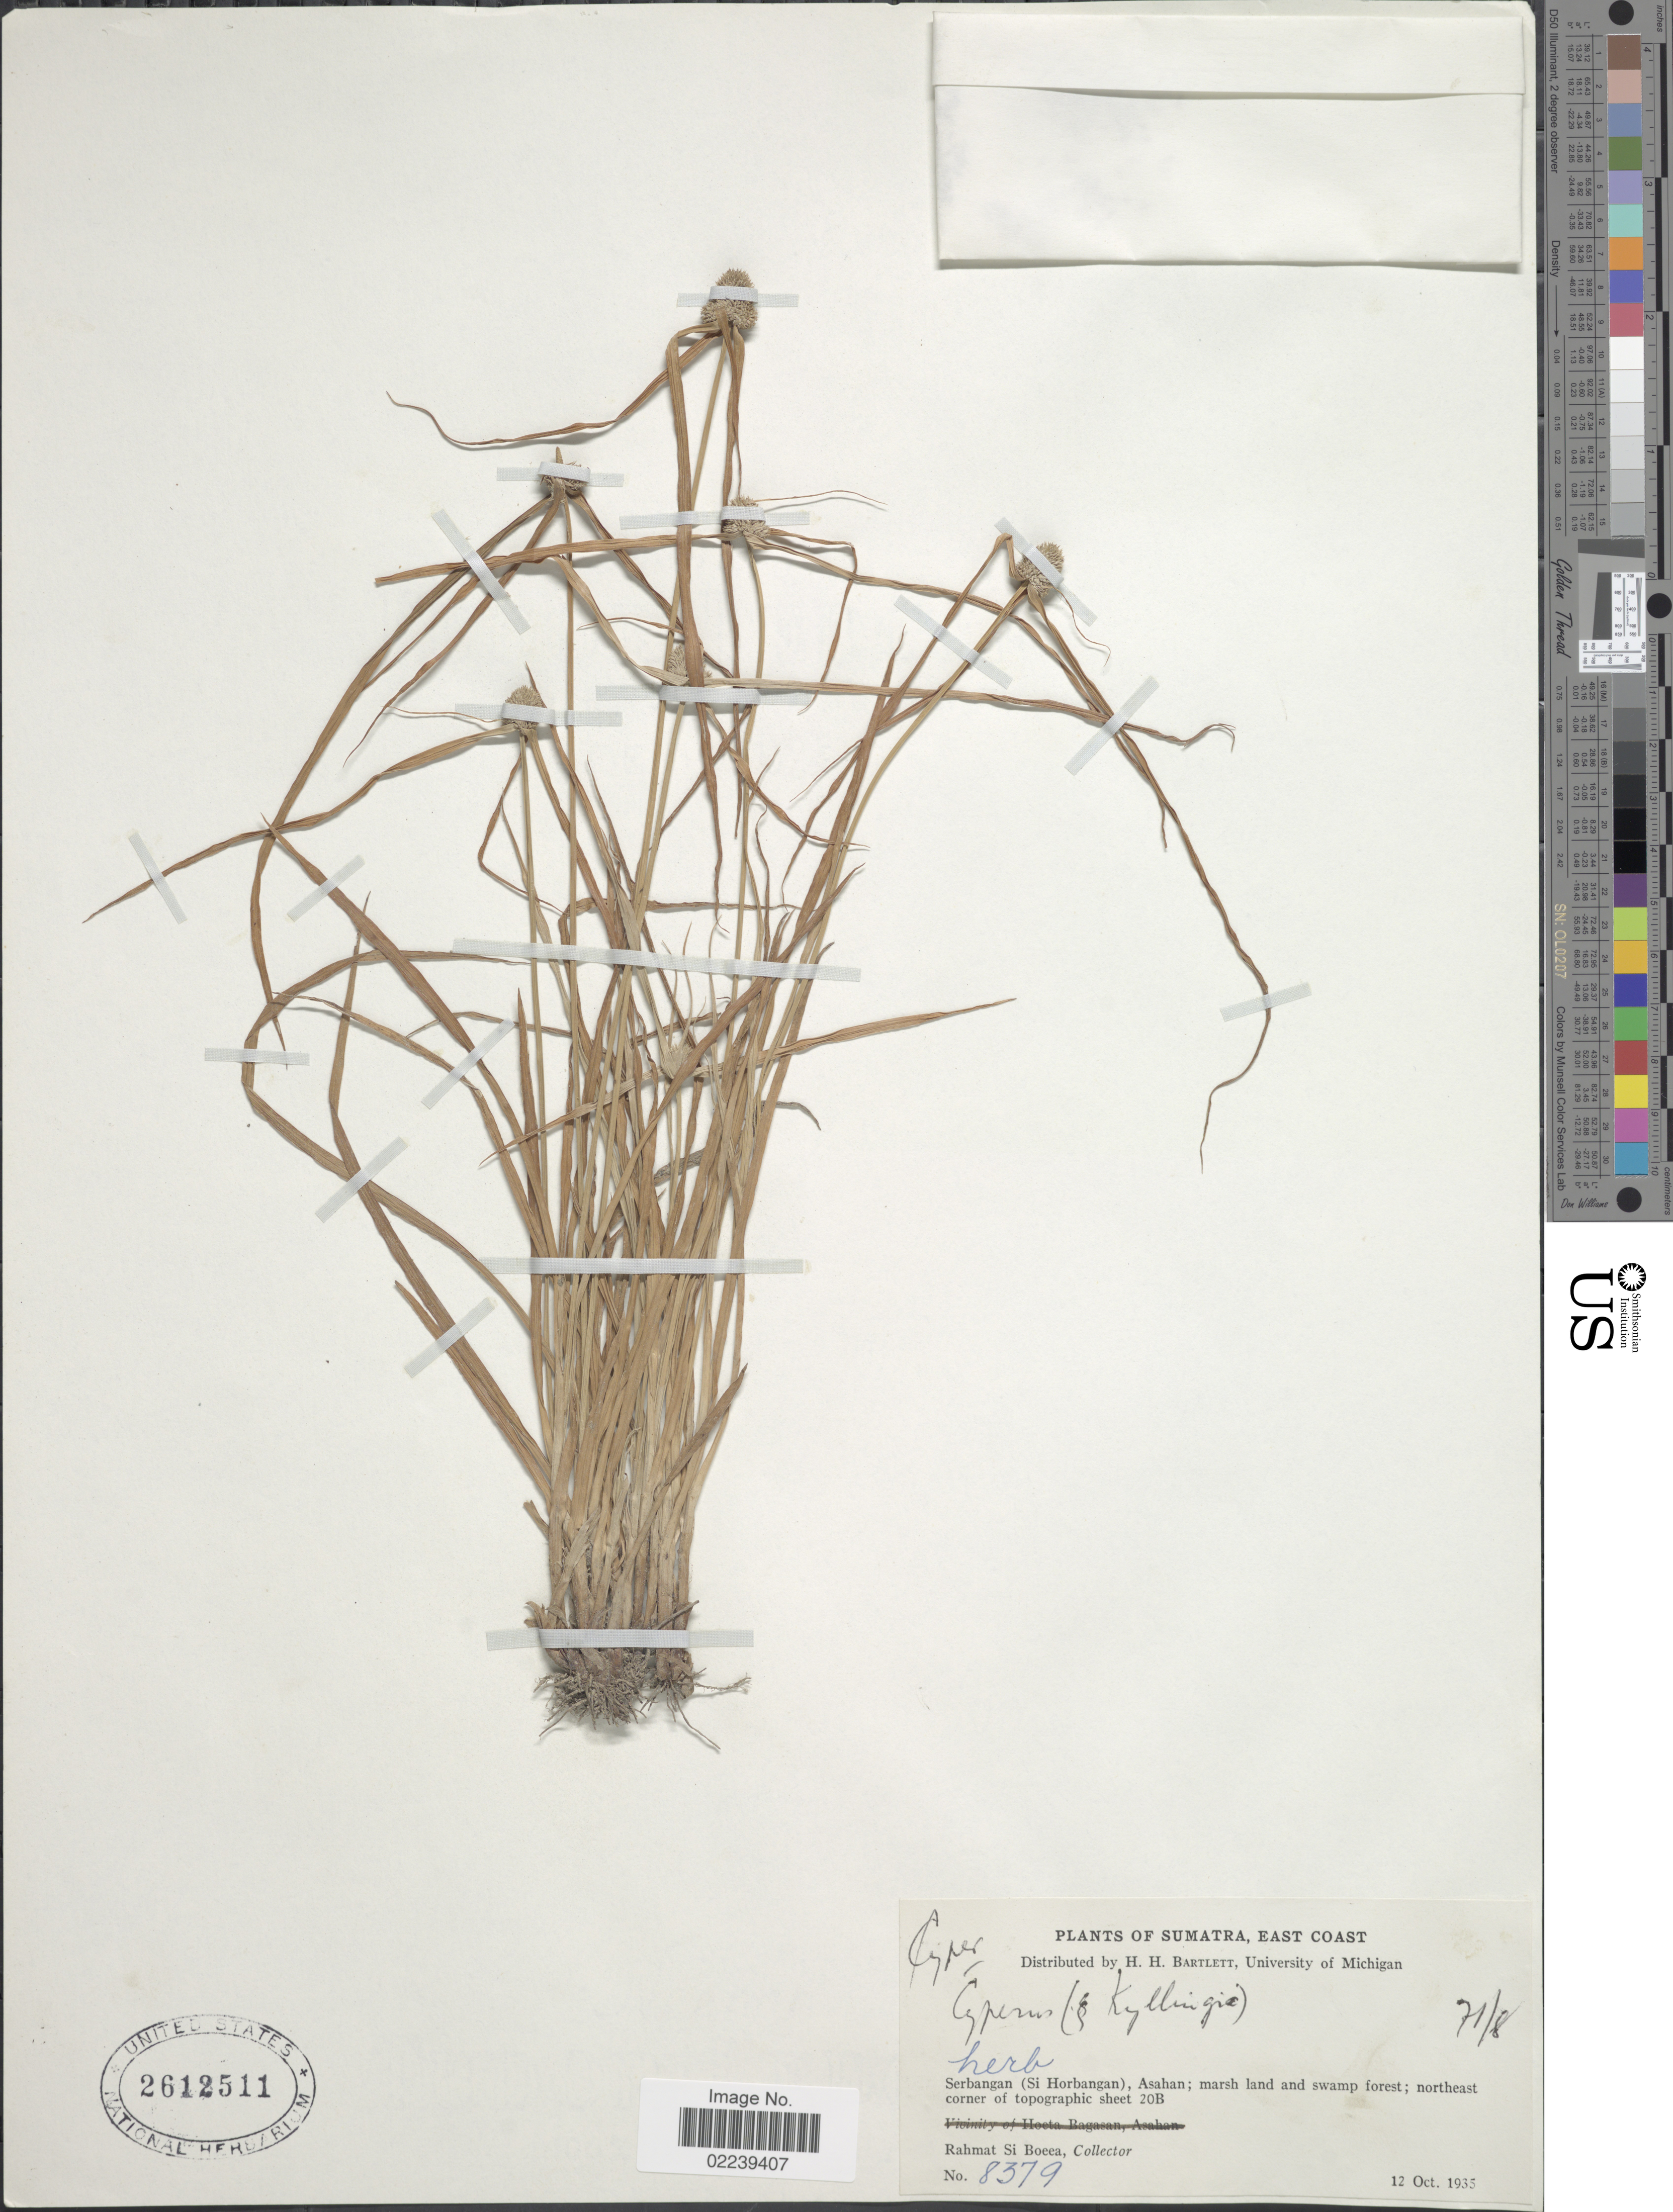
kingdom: Plantae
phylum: Tracheophyta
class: Liliopsida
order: Poales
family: Cyperaceae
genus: Cyperus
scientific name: Cyperus mindorensis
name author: (Steud.) Huygh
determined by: Strong, M. T., (US), Smithsonian Institution - National Museum of Natural History (UNITED STATES)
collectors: Rahmat Si Boeea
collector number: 8379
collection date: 1935-10-12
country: Indonesia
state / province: Sumatra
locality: East Coast, Serbangan (Si Horbangan), Asahan; marsh land and swamp forest; northeast corner of topographic sheet 20B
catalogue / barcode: US 2612511